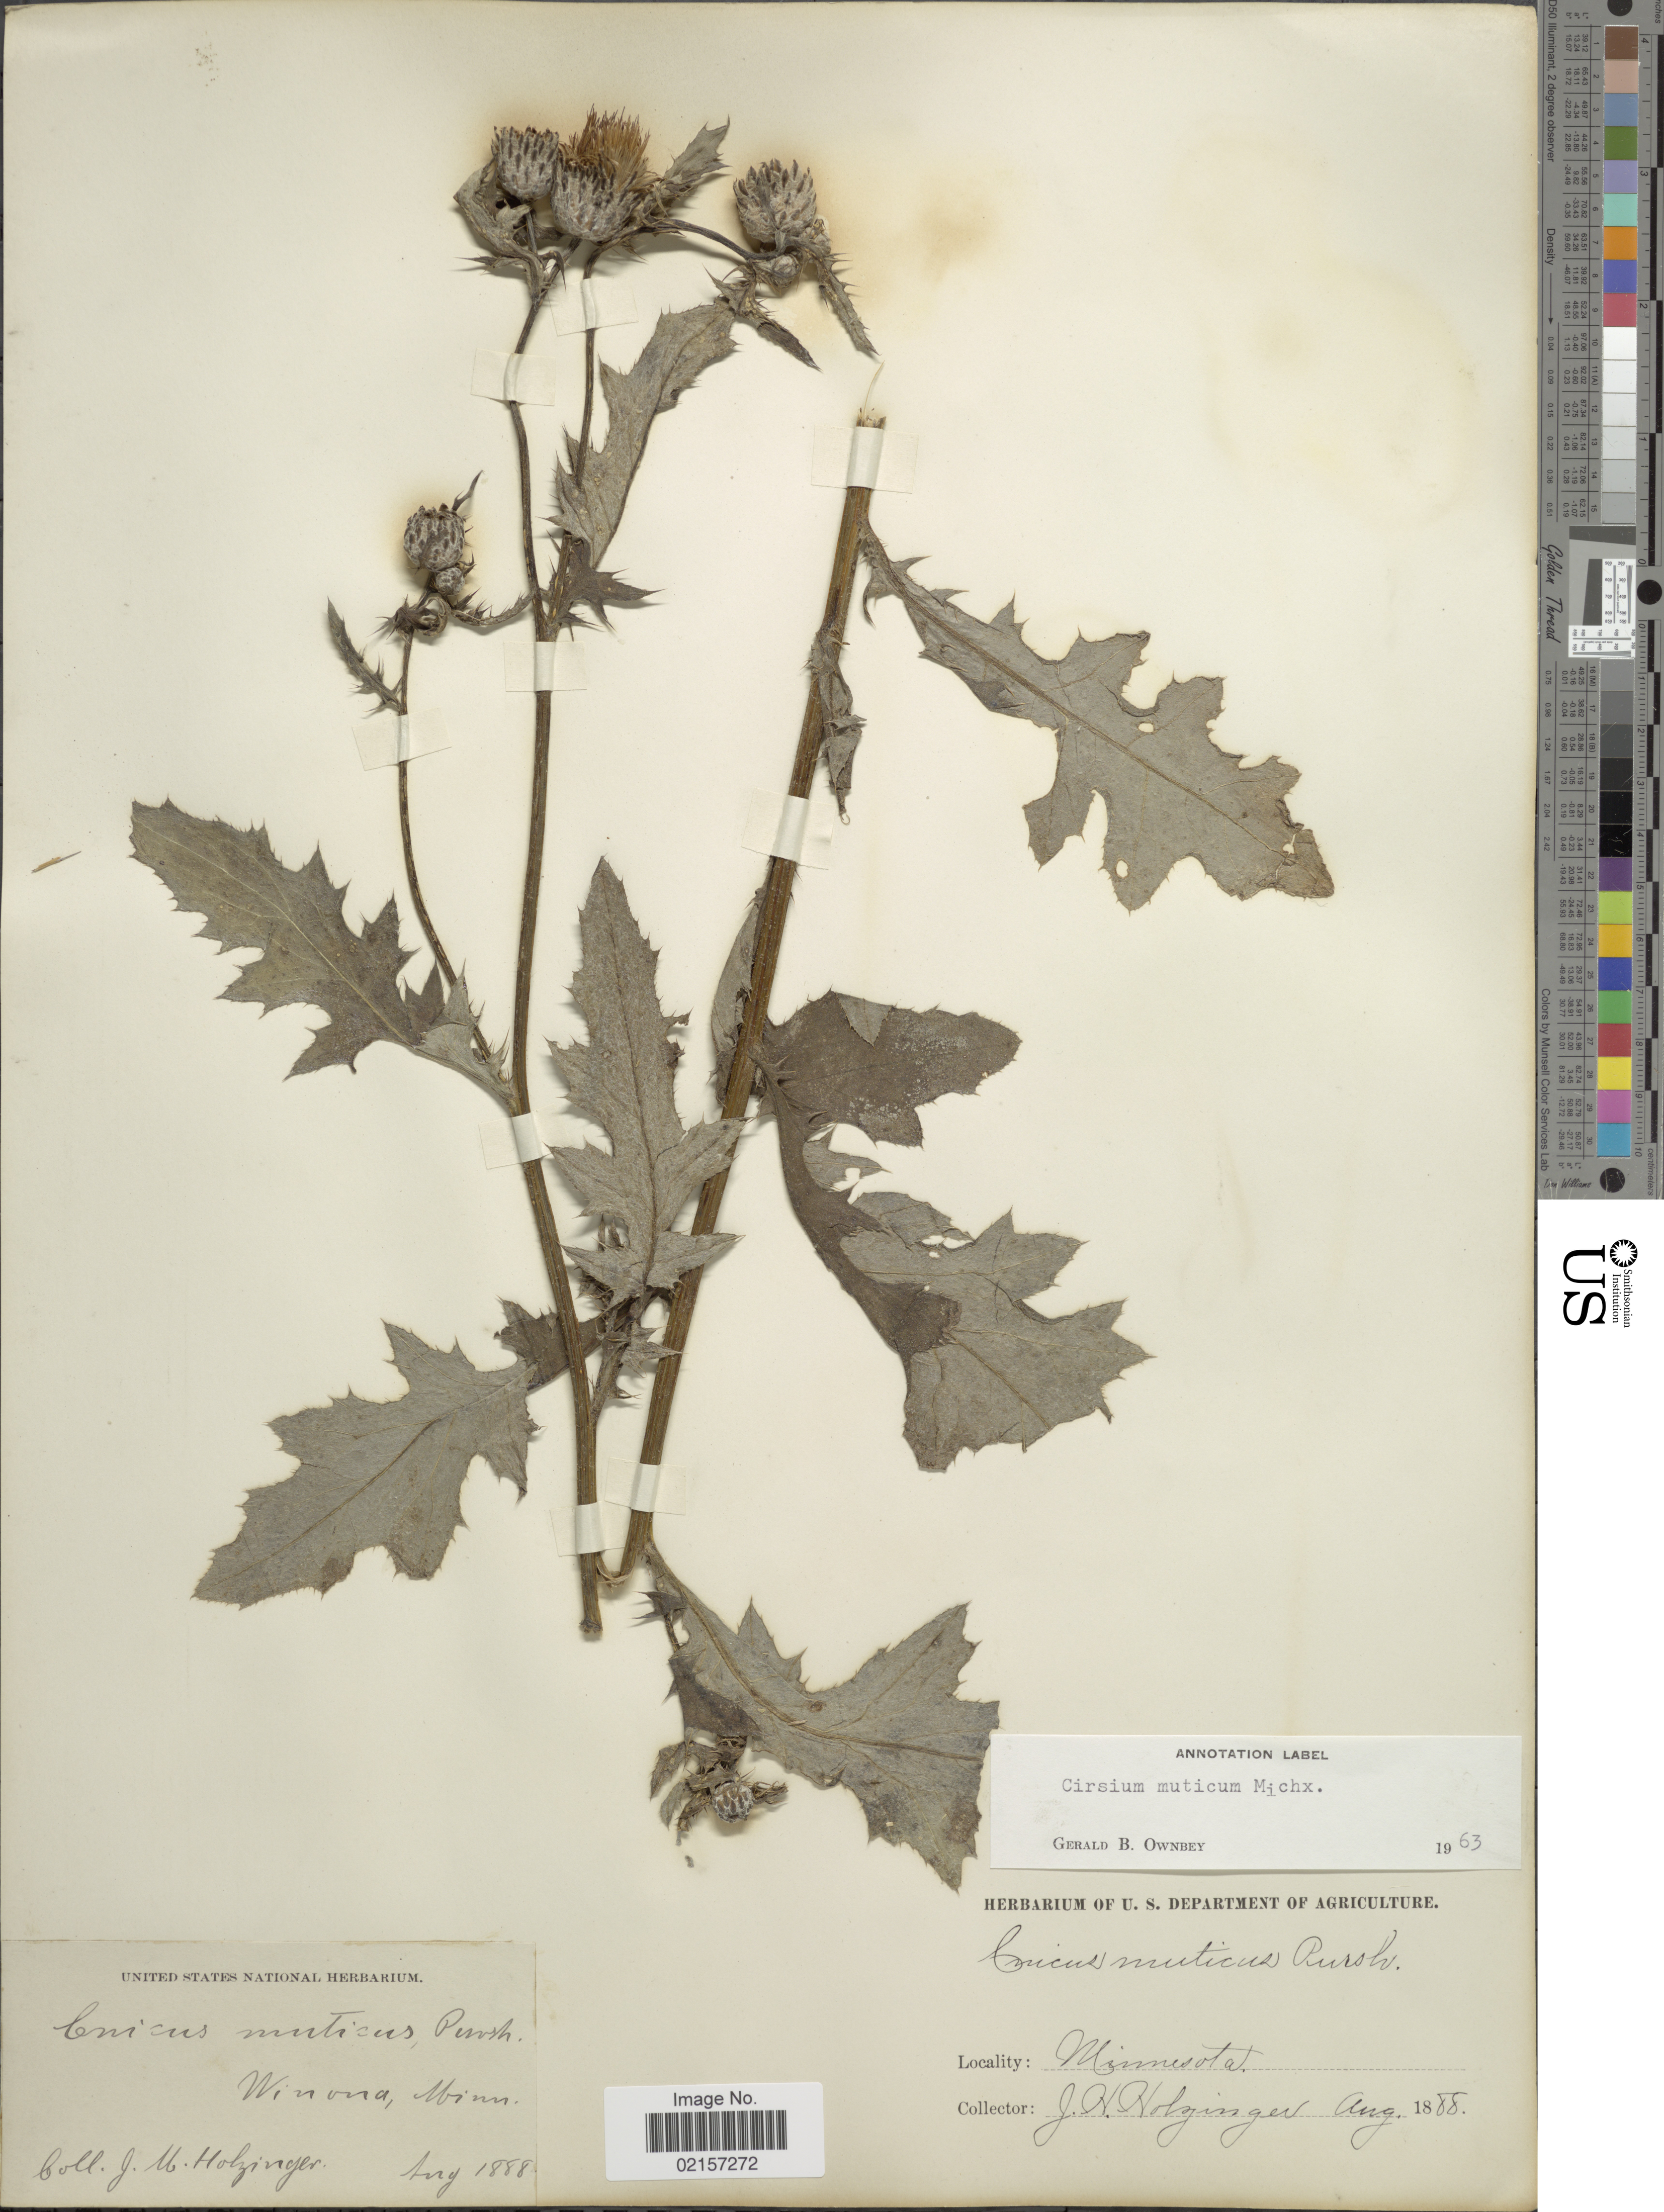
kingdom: Plantae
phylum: Tracheophyta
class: Magnoliopsida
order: Asterales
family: Asteraceae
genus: Cirsium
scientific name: Cirsium muticum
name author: Michx.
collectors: J. M. Holzinger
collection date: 1888-08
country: United States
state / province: Minnesota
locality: Winona